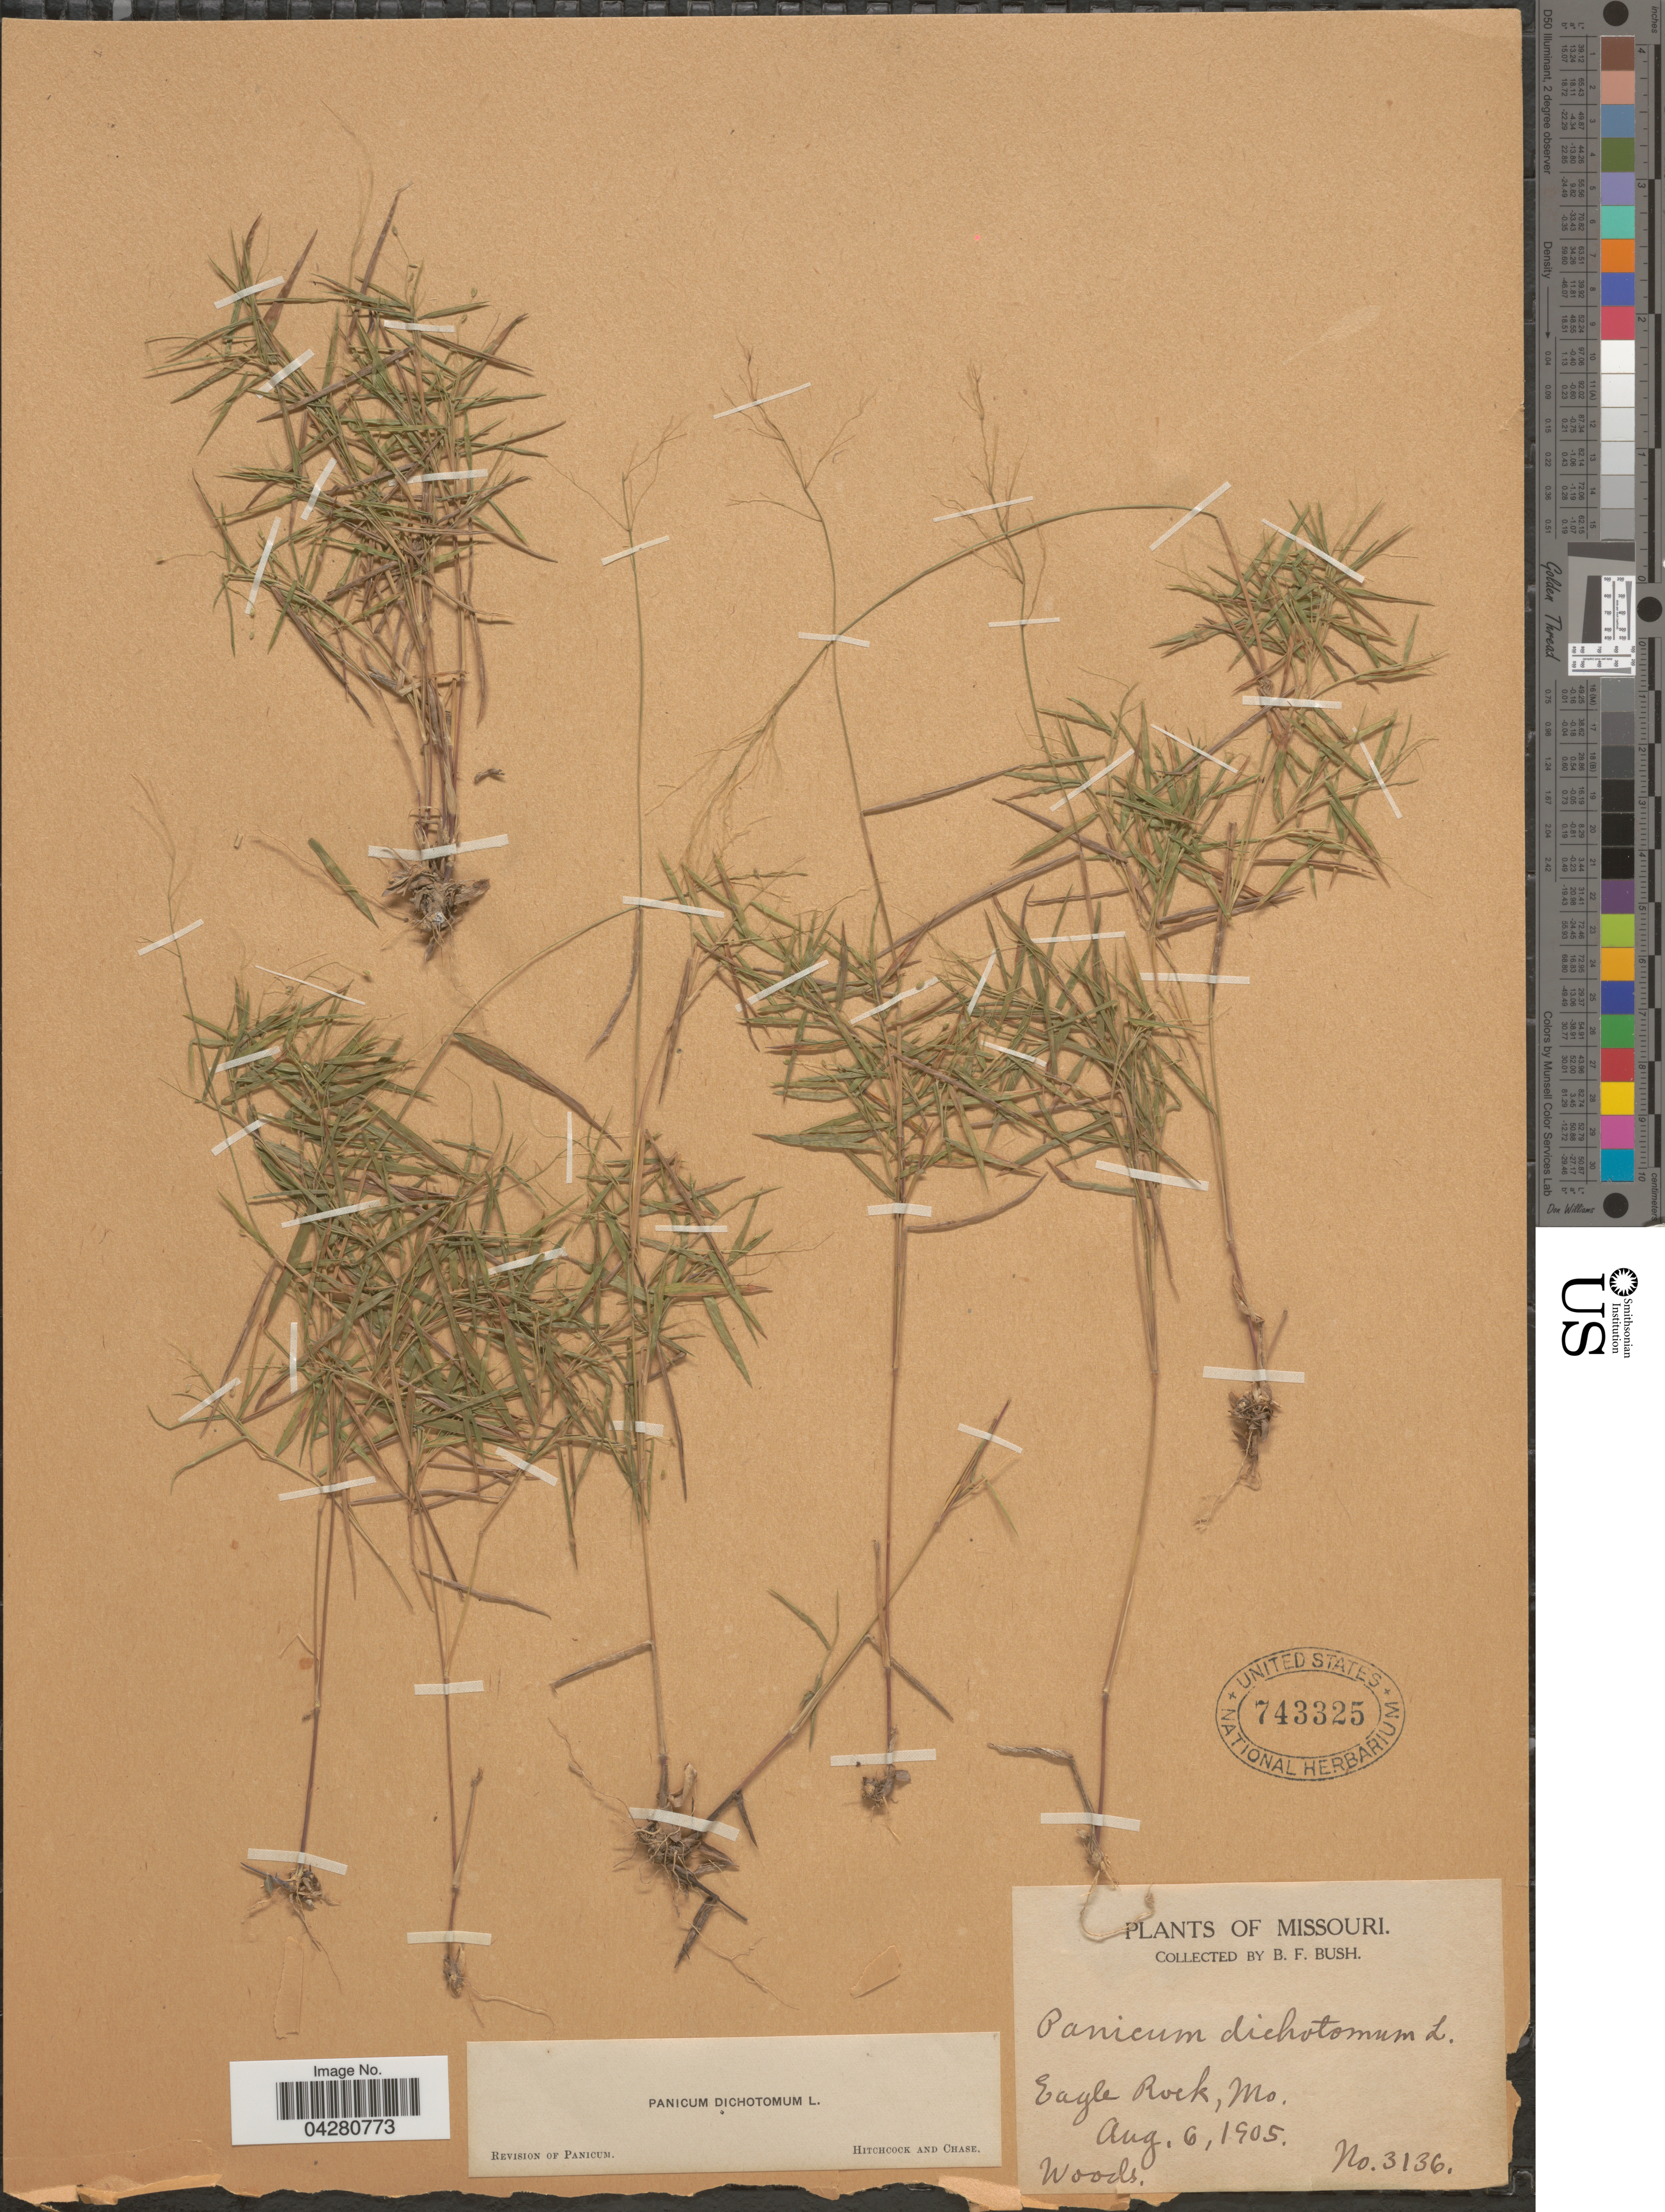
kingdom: Plantae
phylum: Tracheophyta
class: Liliopsida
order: Poales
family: Poaceae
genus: Dichanthelium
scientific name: Dichanthelium dichotomum var. dichotomum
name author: (L.) Gould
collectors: B. F. Bush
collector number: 3136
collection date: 1905-08-06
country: United States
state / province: Missouri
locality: Eagle Rock. Woods.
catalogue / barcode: US 743325